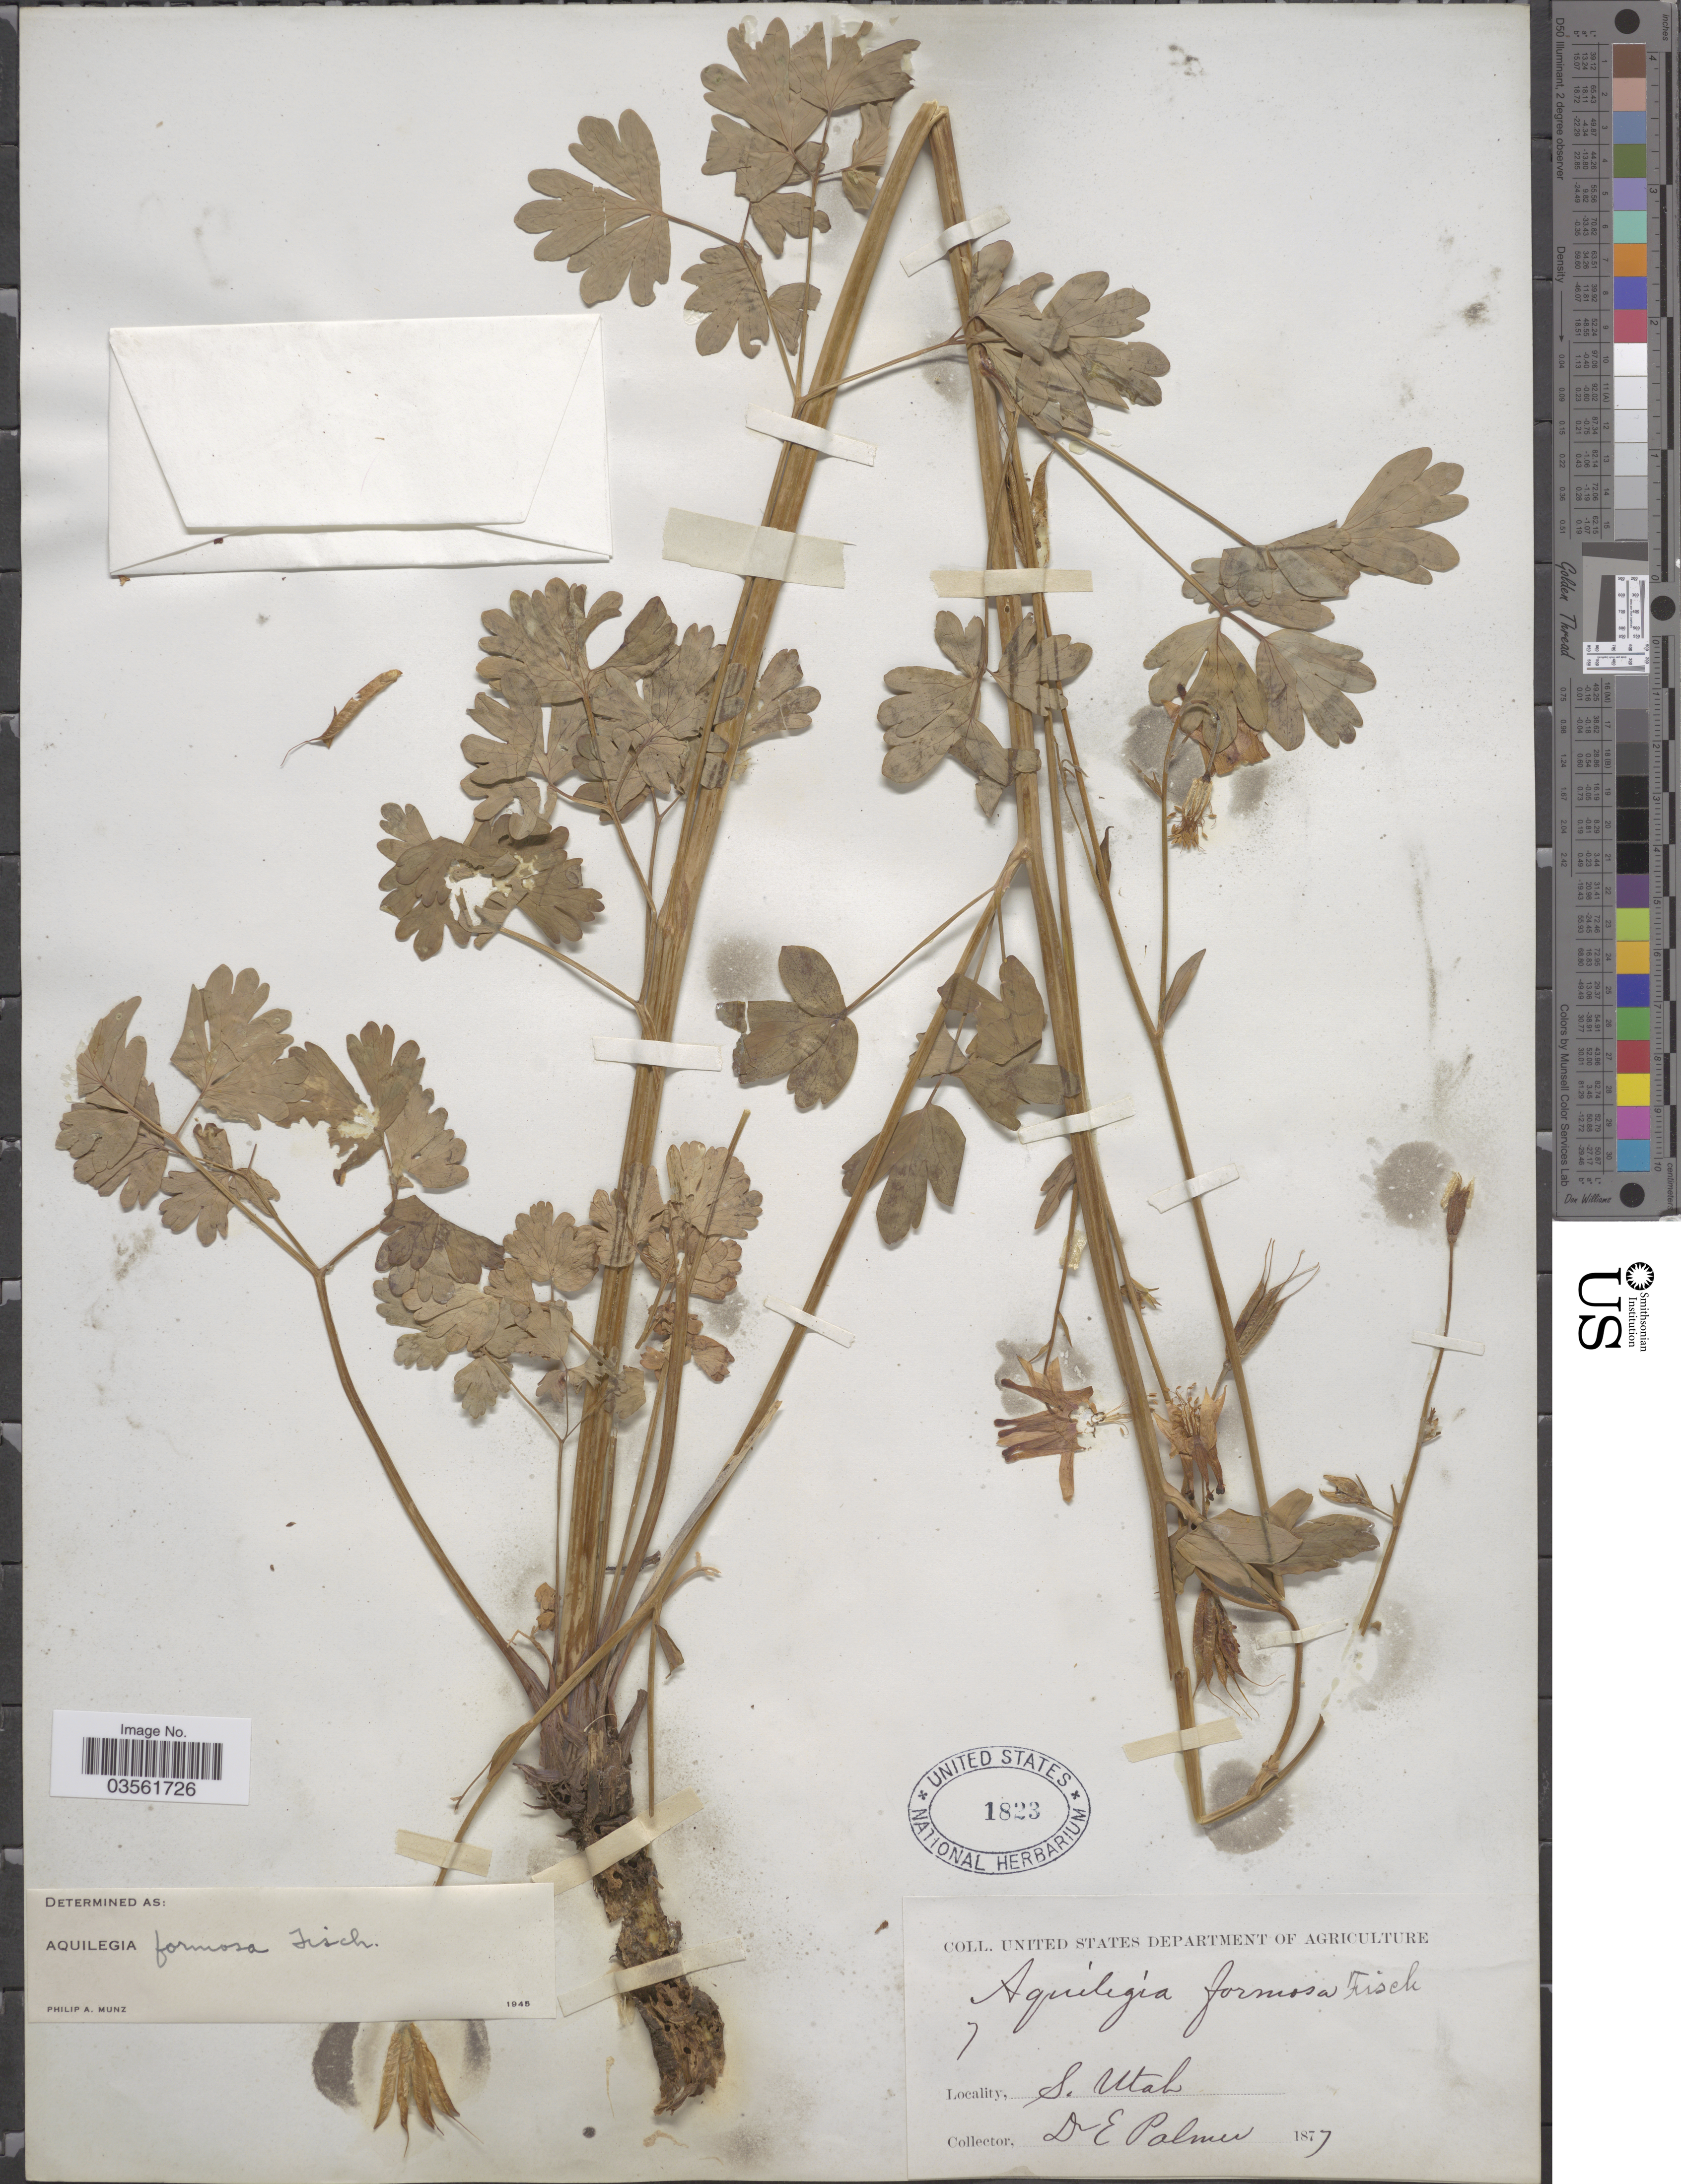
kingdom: Plantae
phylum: Tracheophyta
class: Magnoliopsida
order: Ranunculales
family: Ranunculaceae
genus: Aquilegia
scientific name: Aquilegia formosa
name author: Fisch. ex DC.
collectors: E. Palmer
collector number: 7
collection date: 1877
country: United States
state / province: Utah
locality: S. Utah.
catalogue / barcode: US 1823